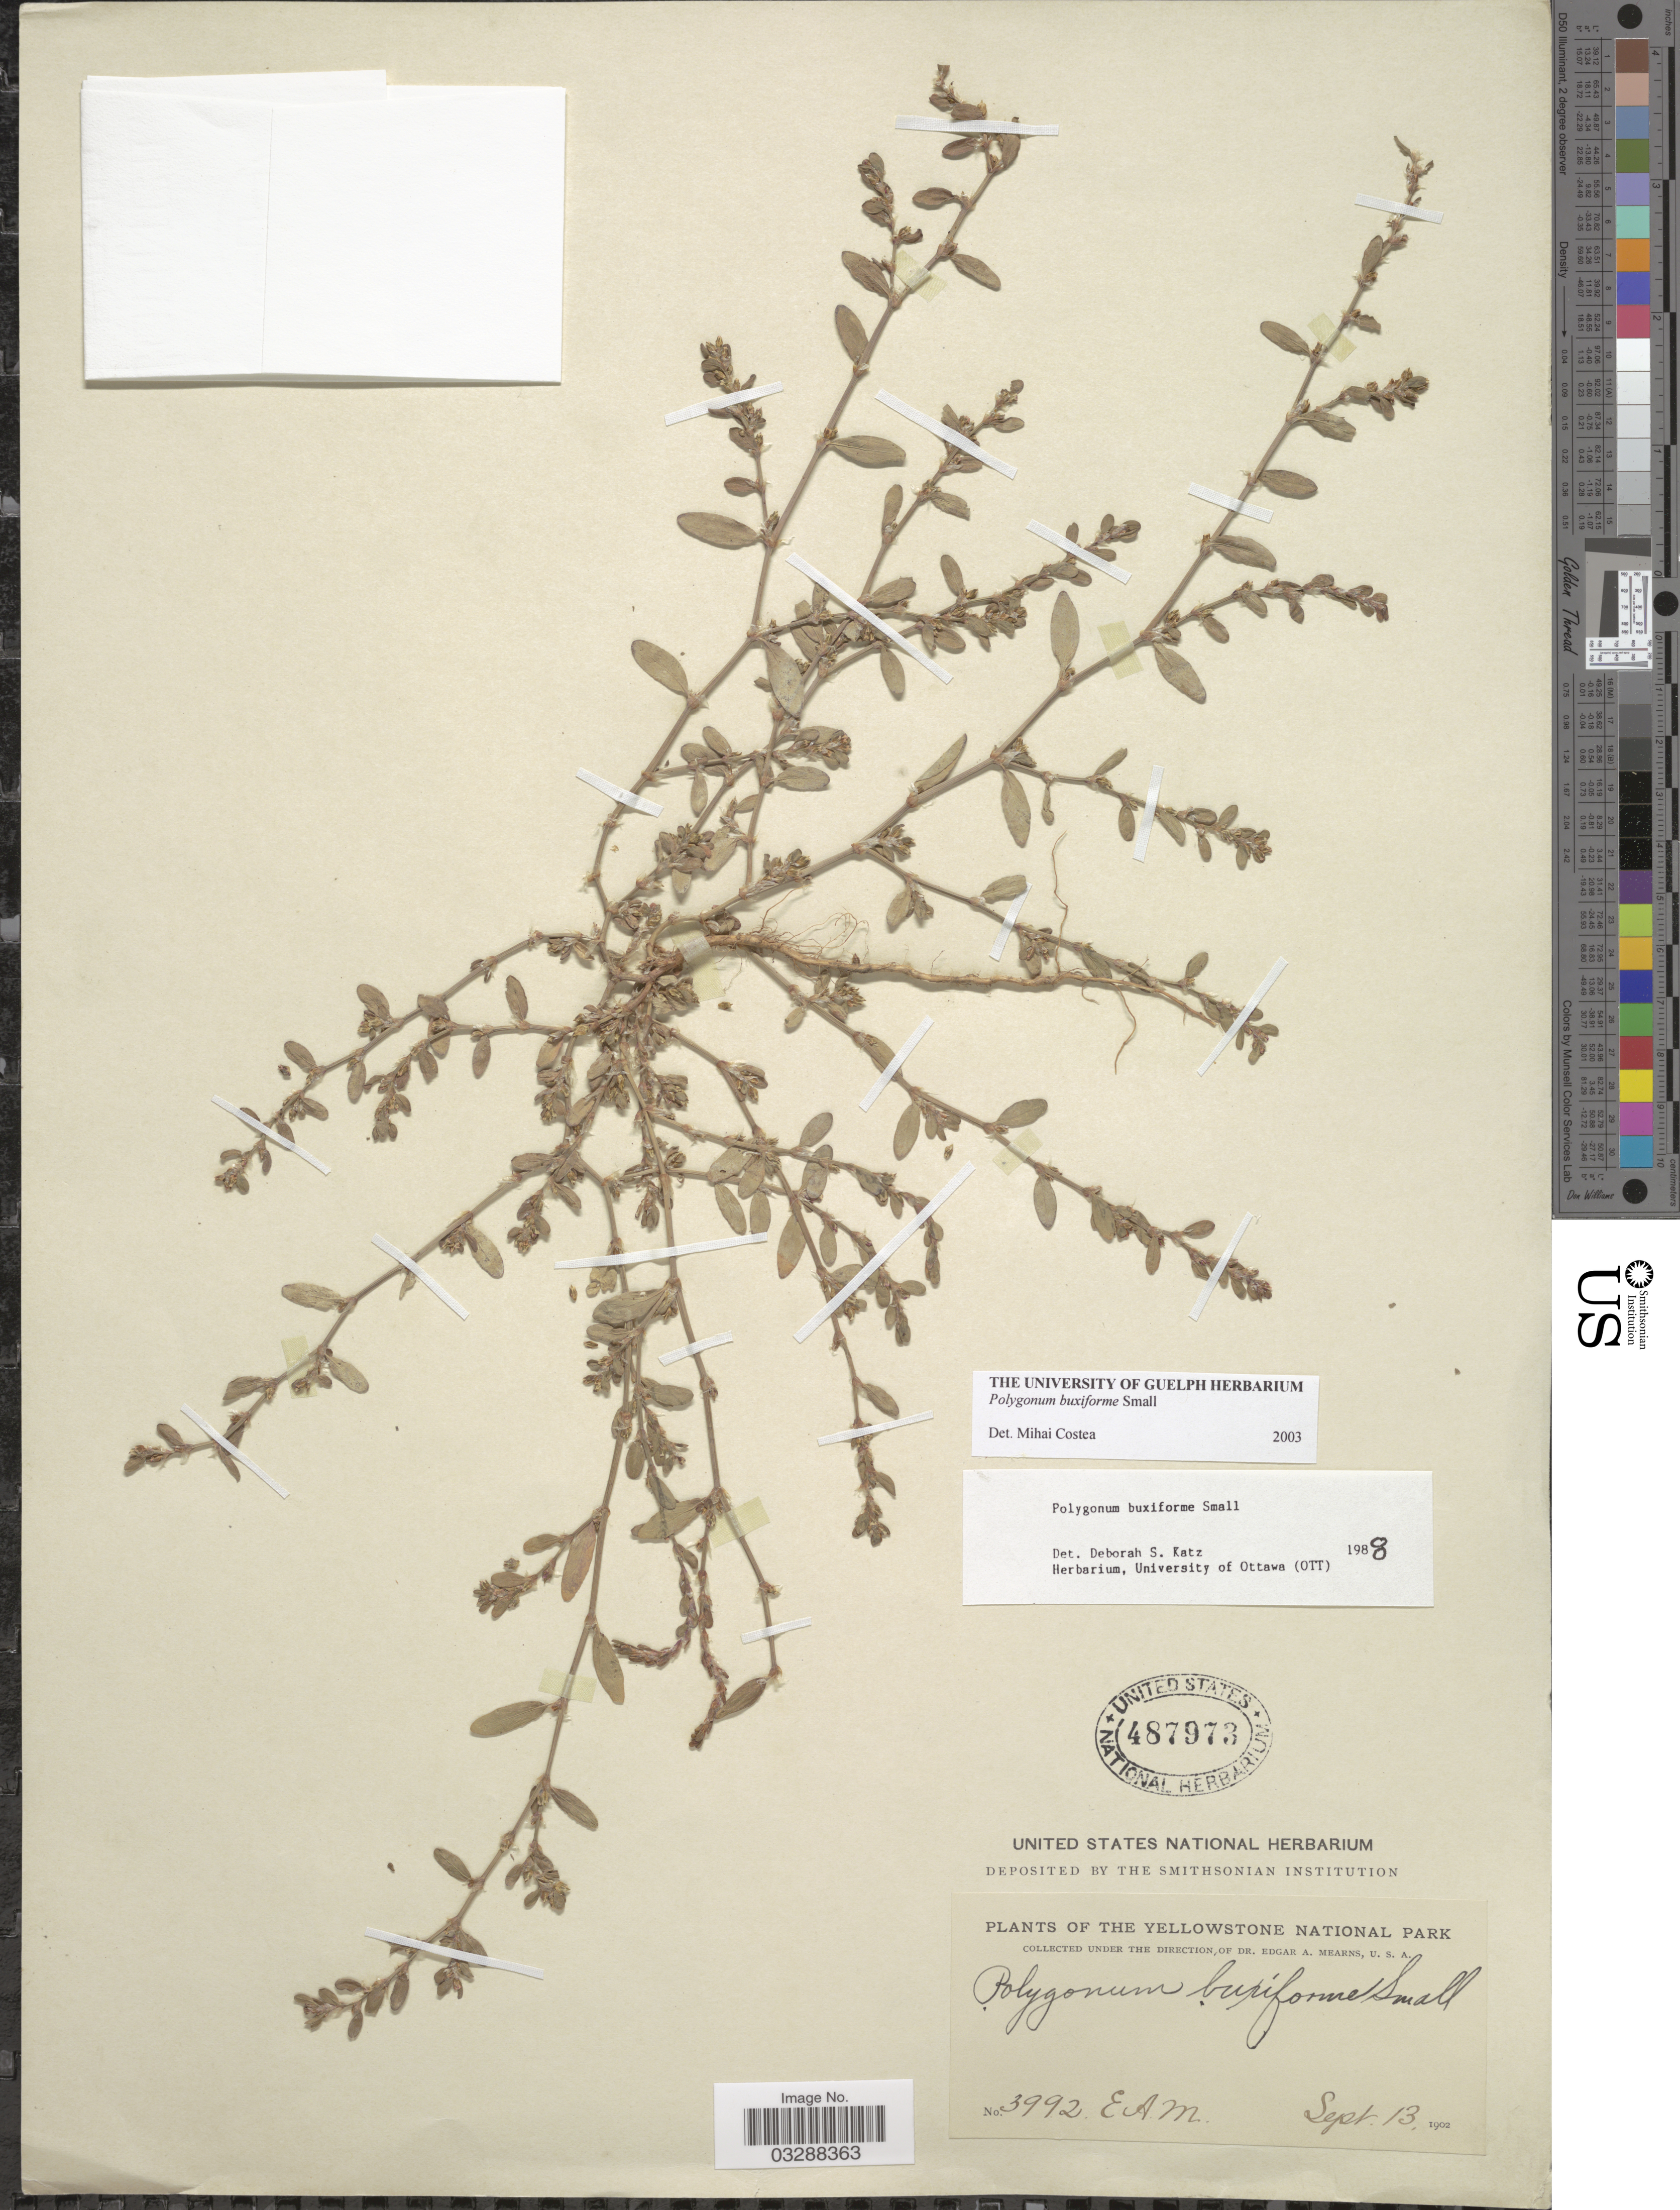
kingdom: Plantae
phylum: Tracheophyta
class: Magnoliopsida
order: Caryophyllales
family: Polygonaceae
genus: Polygonum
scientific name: Polygonum buxiforme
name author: Small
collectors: E. A. Mearns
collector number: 3992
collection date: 1902-09-13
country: United States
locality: Yellowstone National Park.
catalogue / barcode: US 487973